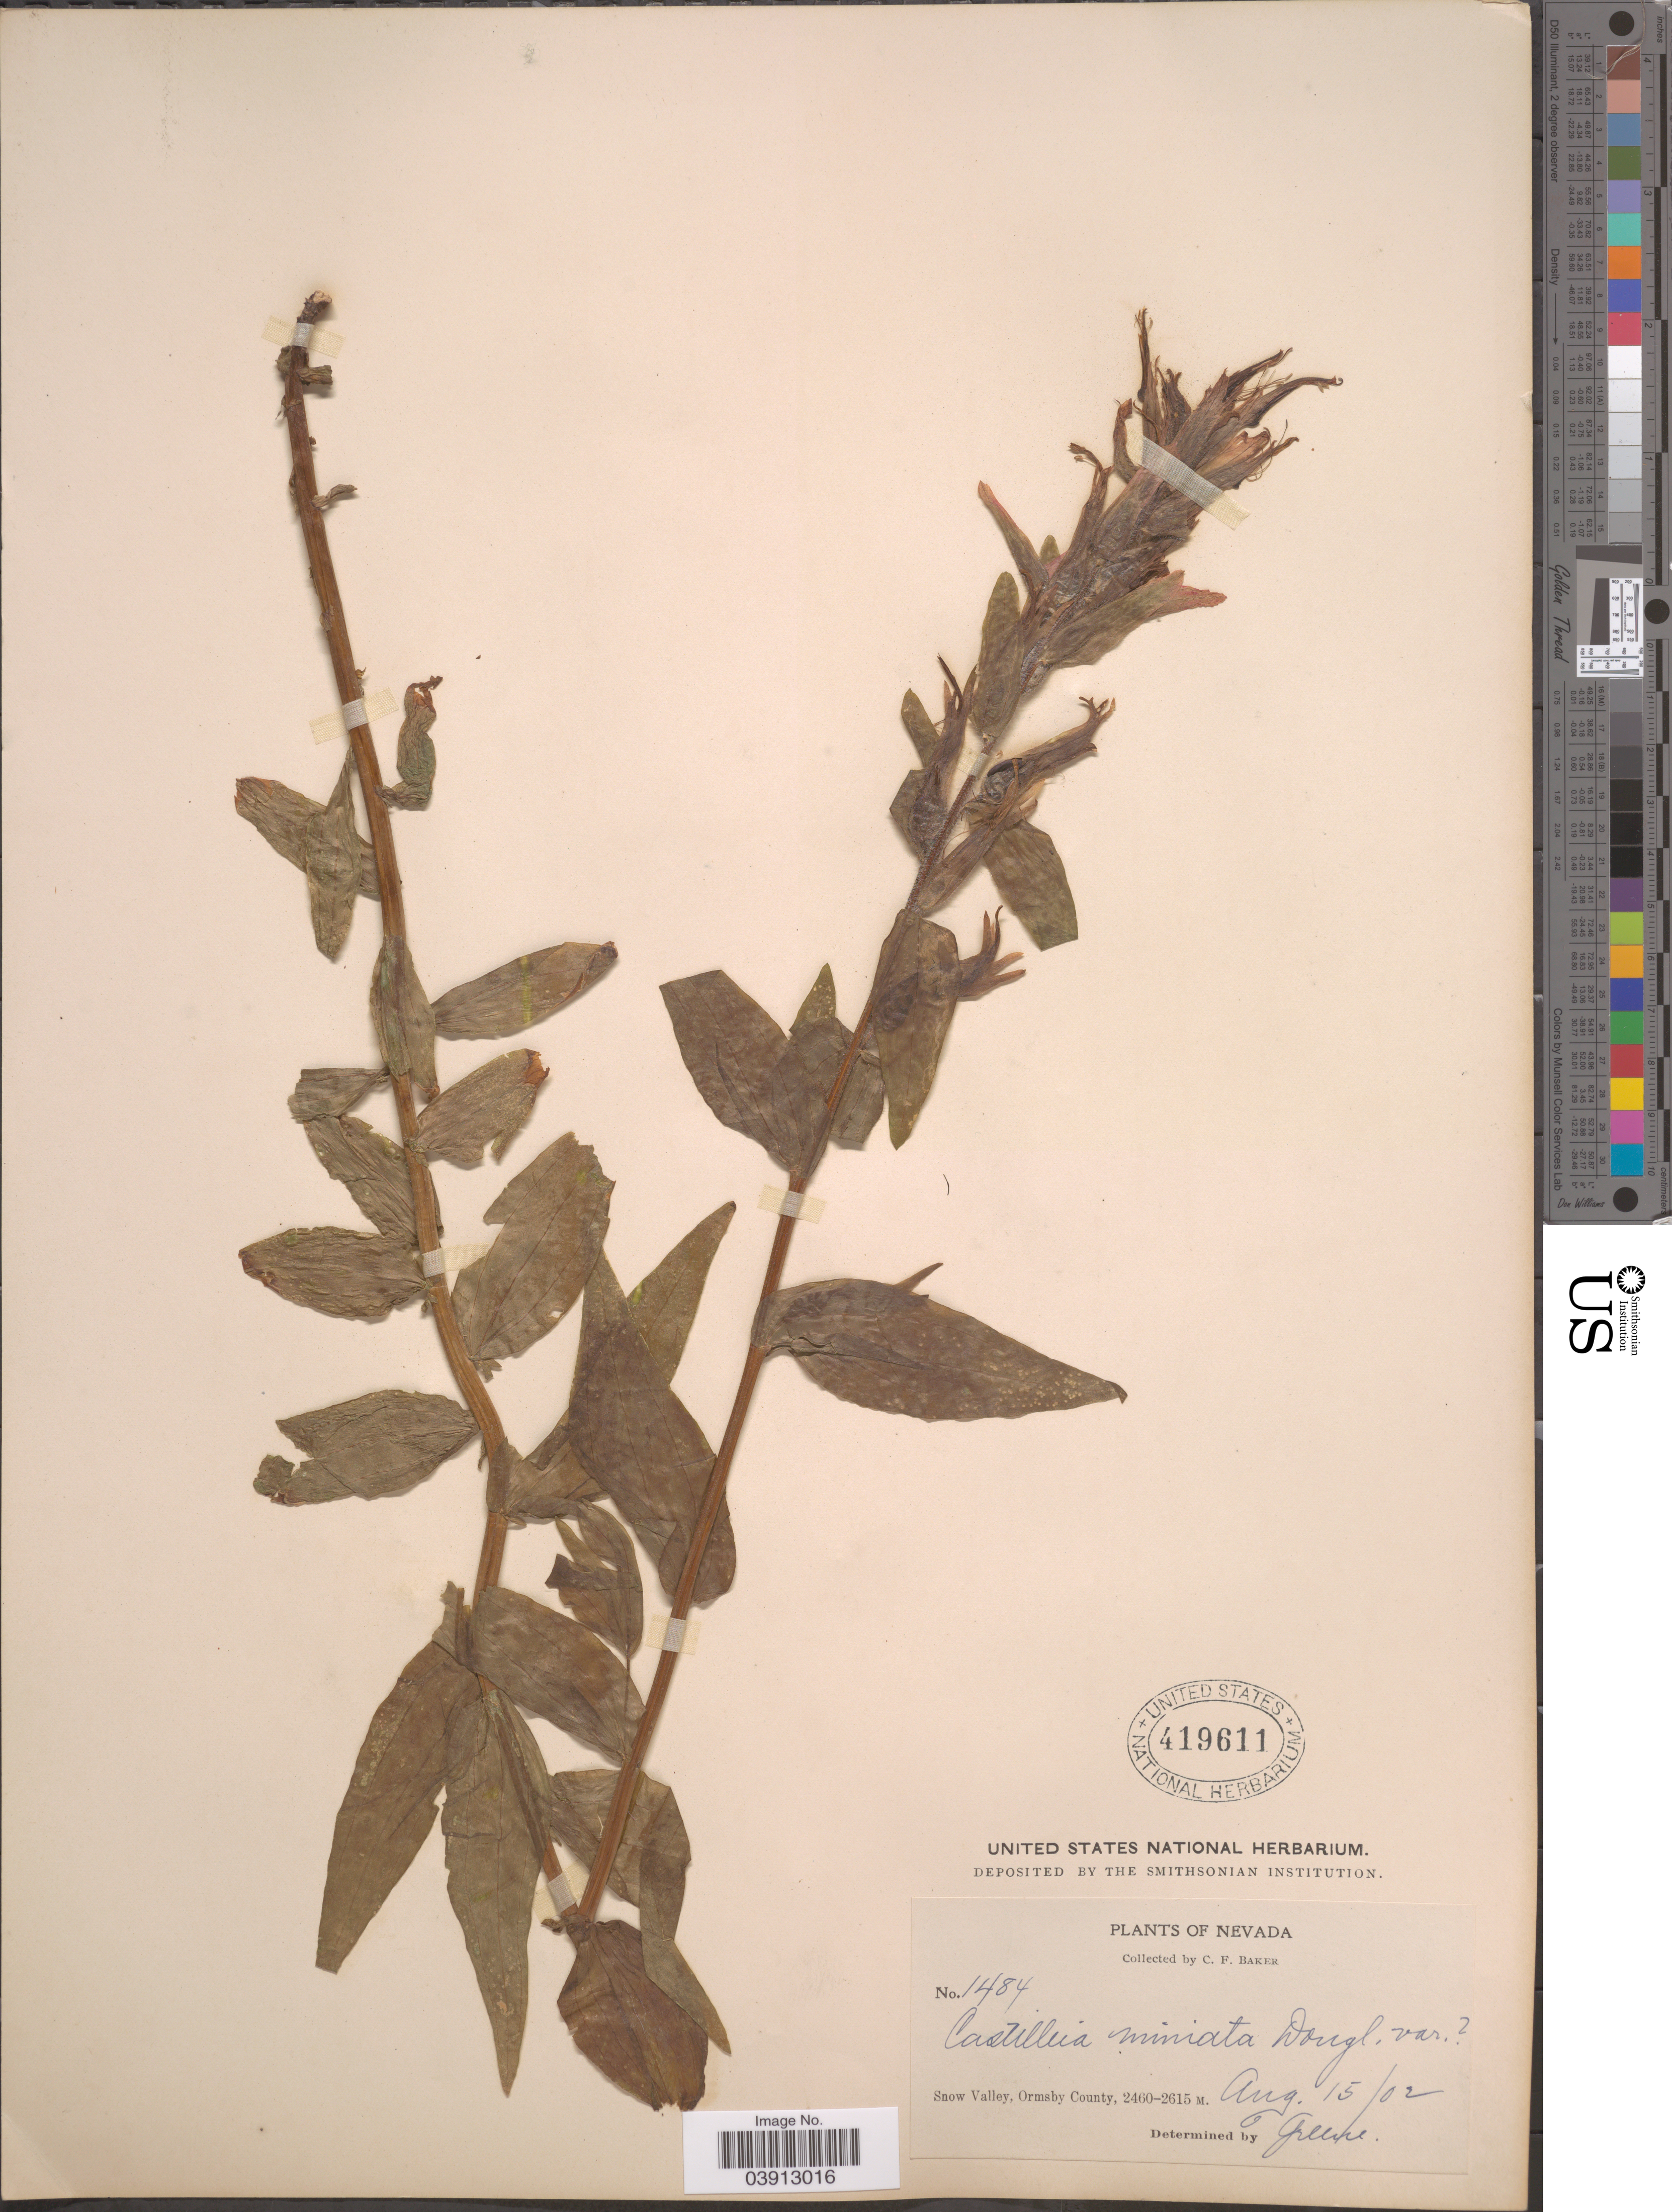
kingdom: Plantae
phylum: Tracheophyta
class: Magnoliopsida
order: Lamiales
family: Orobanchaceae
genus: Castilleja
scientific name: Castilleja miniata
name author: Douglas ex Hook.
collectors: C. F. Baker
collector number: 1484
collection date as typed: Transcribed d/m/y: 15/8/2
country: United States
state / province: Nevada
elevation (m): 2460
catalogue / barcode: US 419611